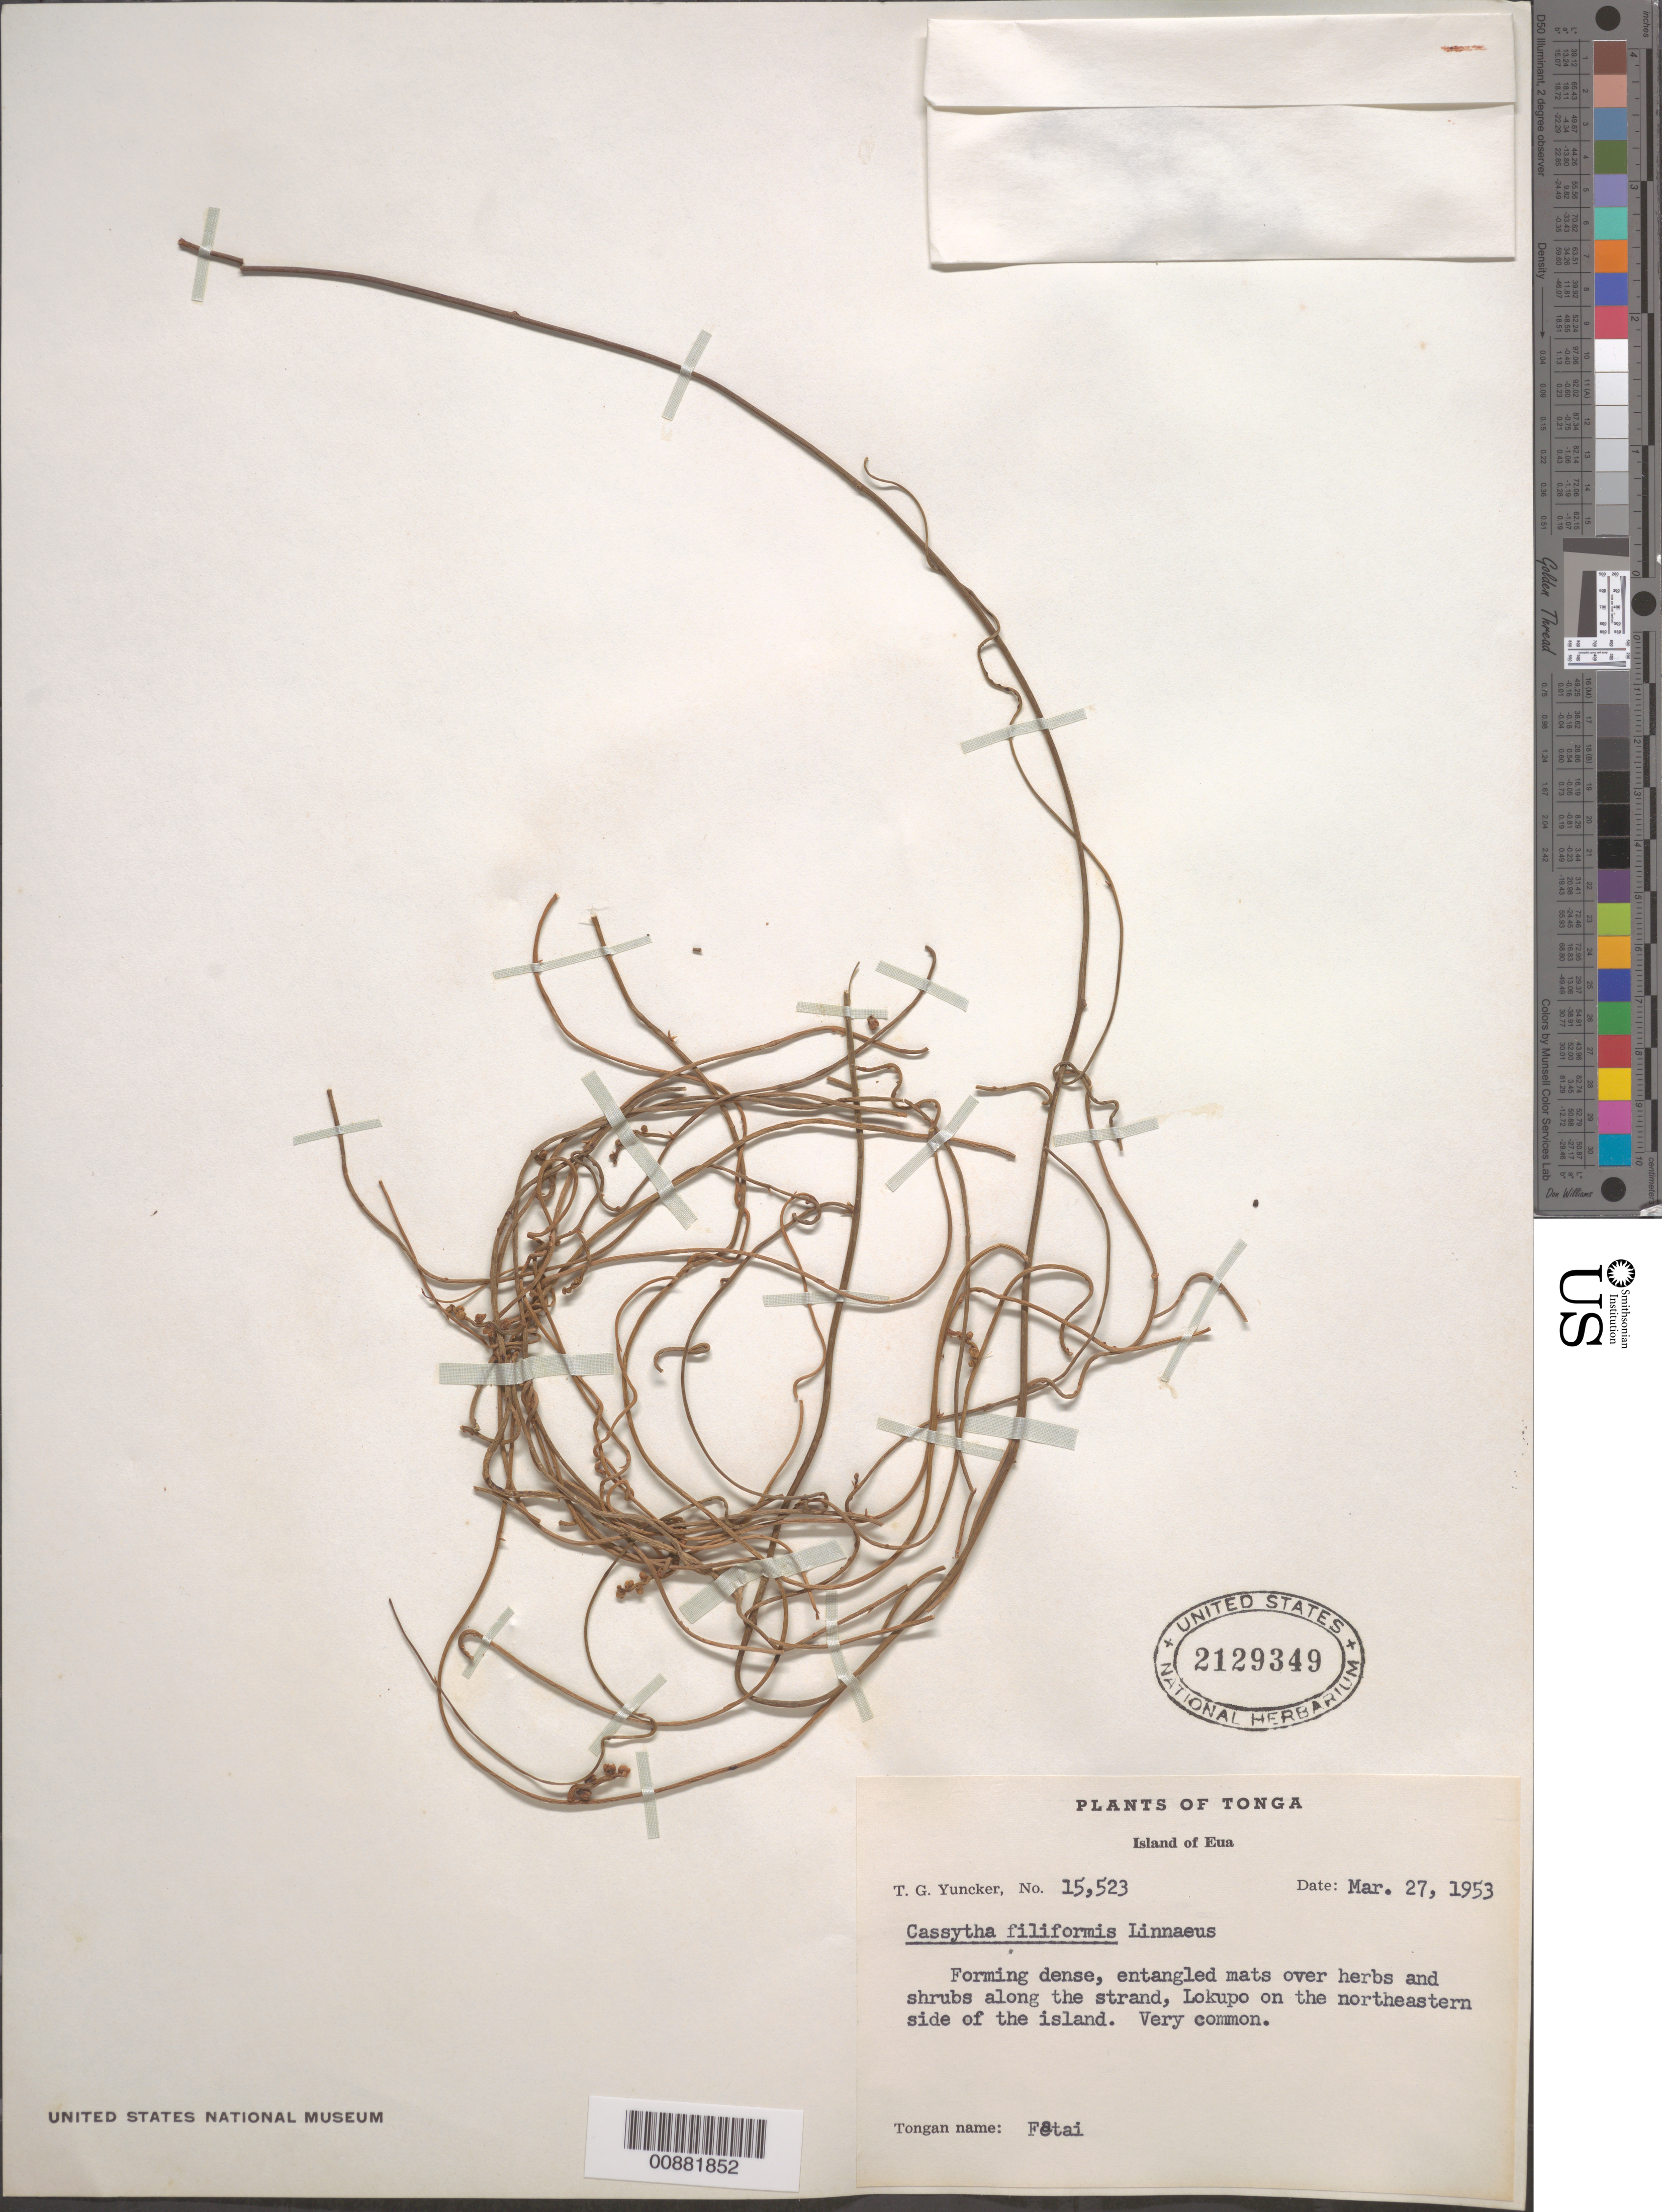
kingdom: Plantae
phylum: Tracheophyta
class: Magnoliopsida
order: Laurales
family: Lauraceae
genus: Cassytha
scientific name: Cassytha filiformis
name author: L.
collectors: T. G. Yuncker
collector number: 15523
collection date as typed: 27 Mar 1953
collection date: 1953-03-27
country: Tonga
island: Eua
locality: NE side of Lokupo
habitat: Forming dense, entangled mats over herbs & shrubs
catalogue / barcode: US 2129349